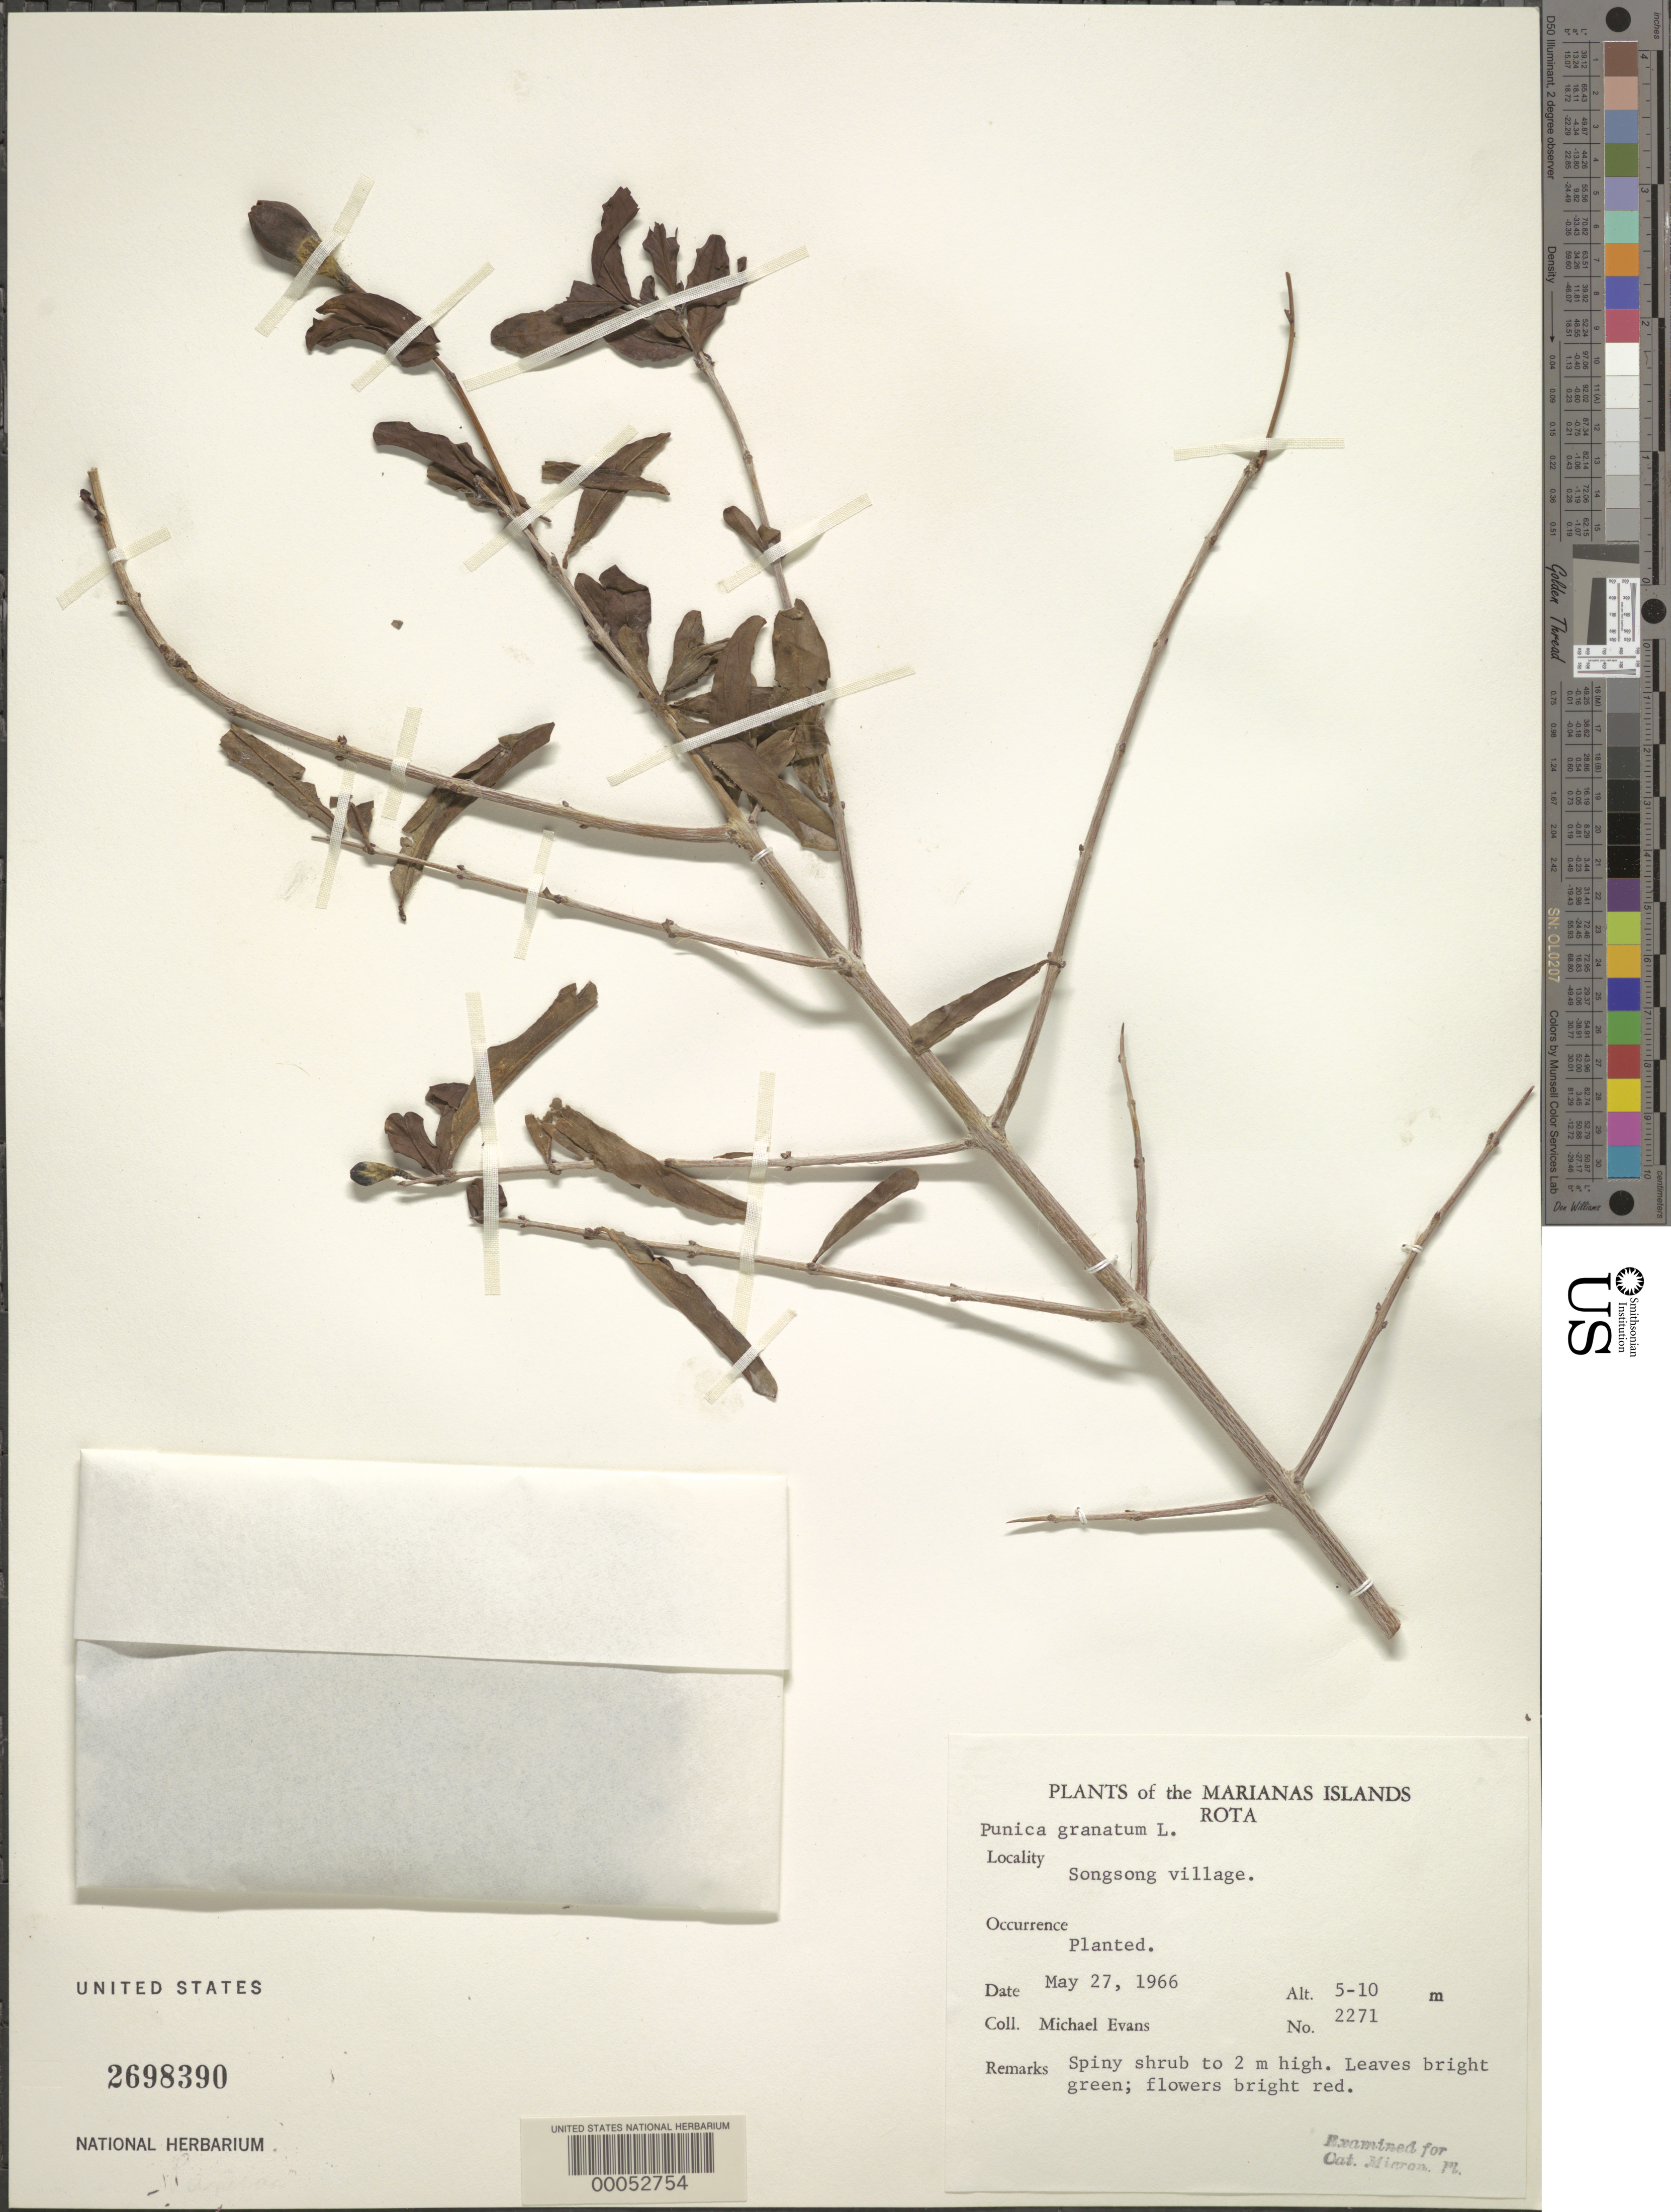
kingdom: Plantae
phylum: Tracheophyta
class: Magnoliopsida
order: Myrtales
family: Lythraceae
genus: Punica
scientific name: Punica granatum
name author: L.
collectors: M. Evans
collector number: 2271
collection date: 1966-05-27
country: Northern Mariana Islands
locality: Marianas Islands. Rota. Songsong village.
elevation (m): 5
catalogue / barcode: US 2698390